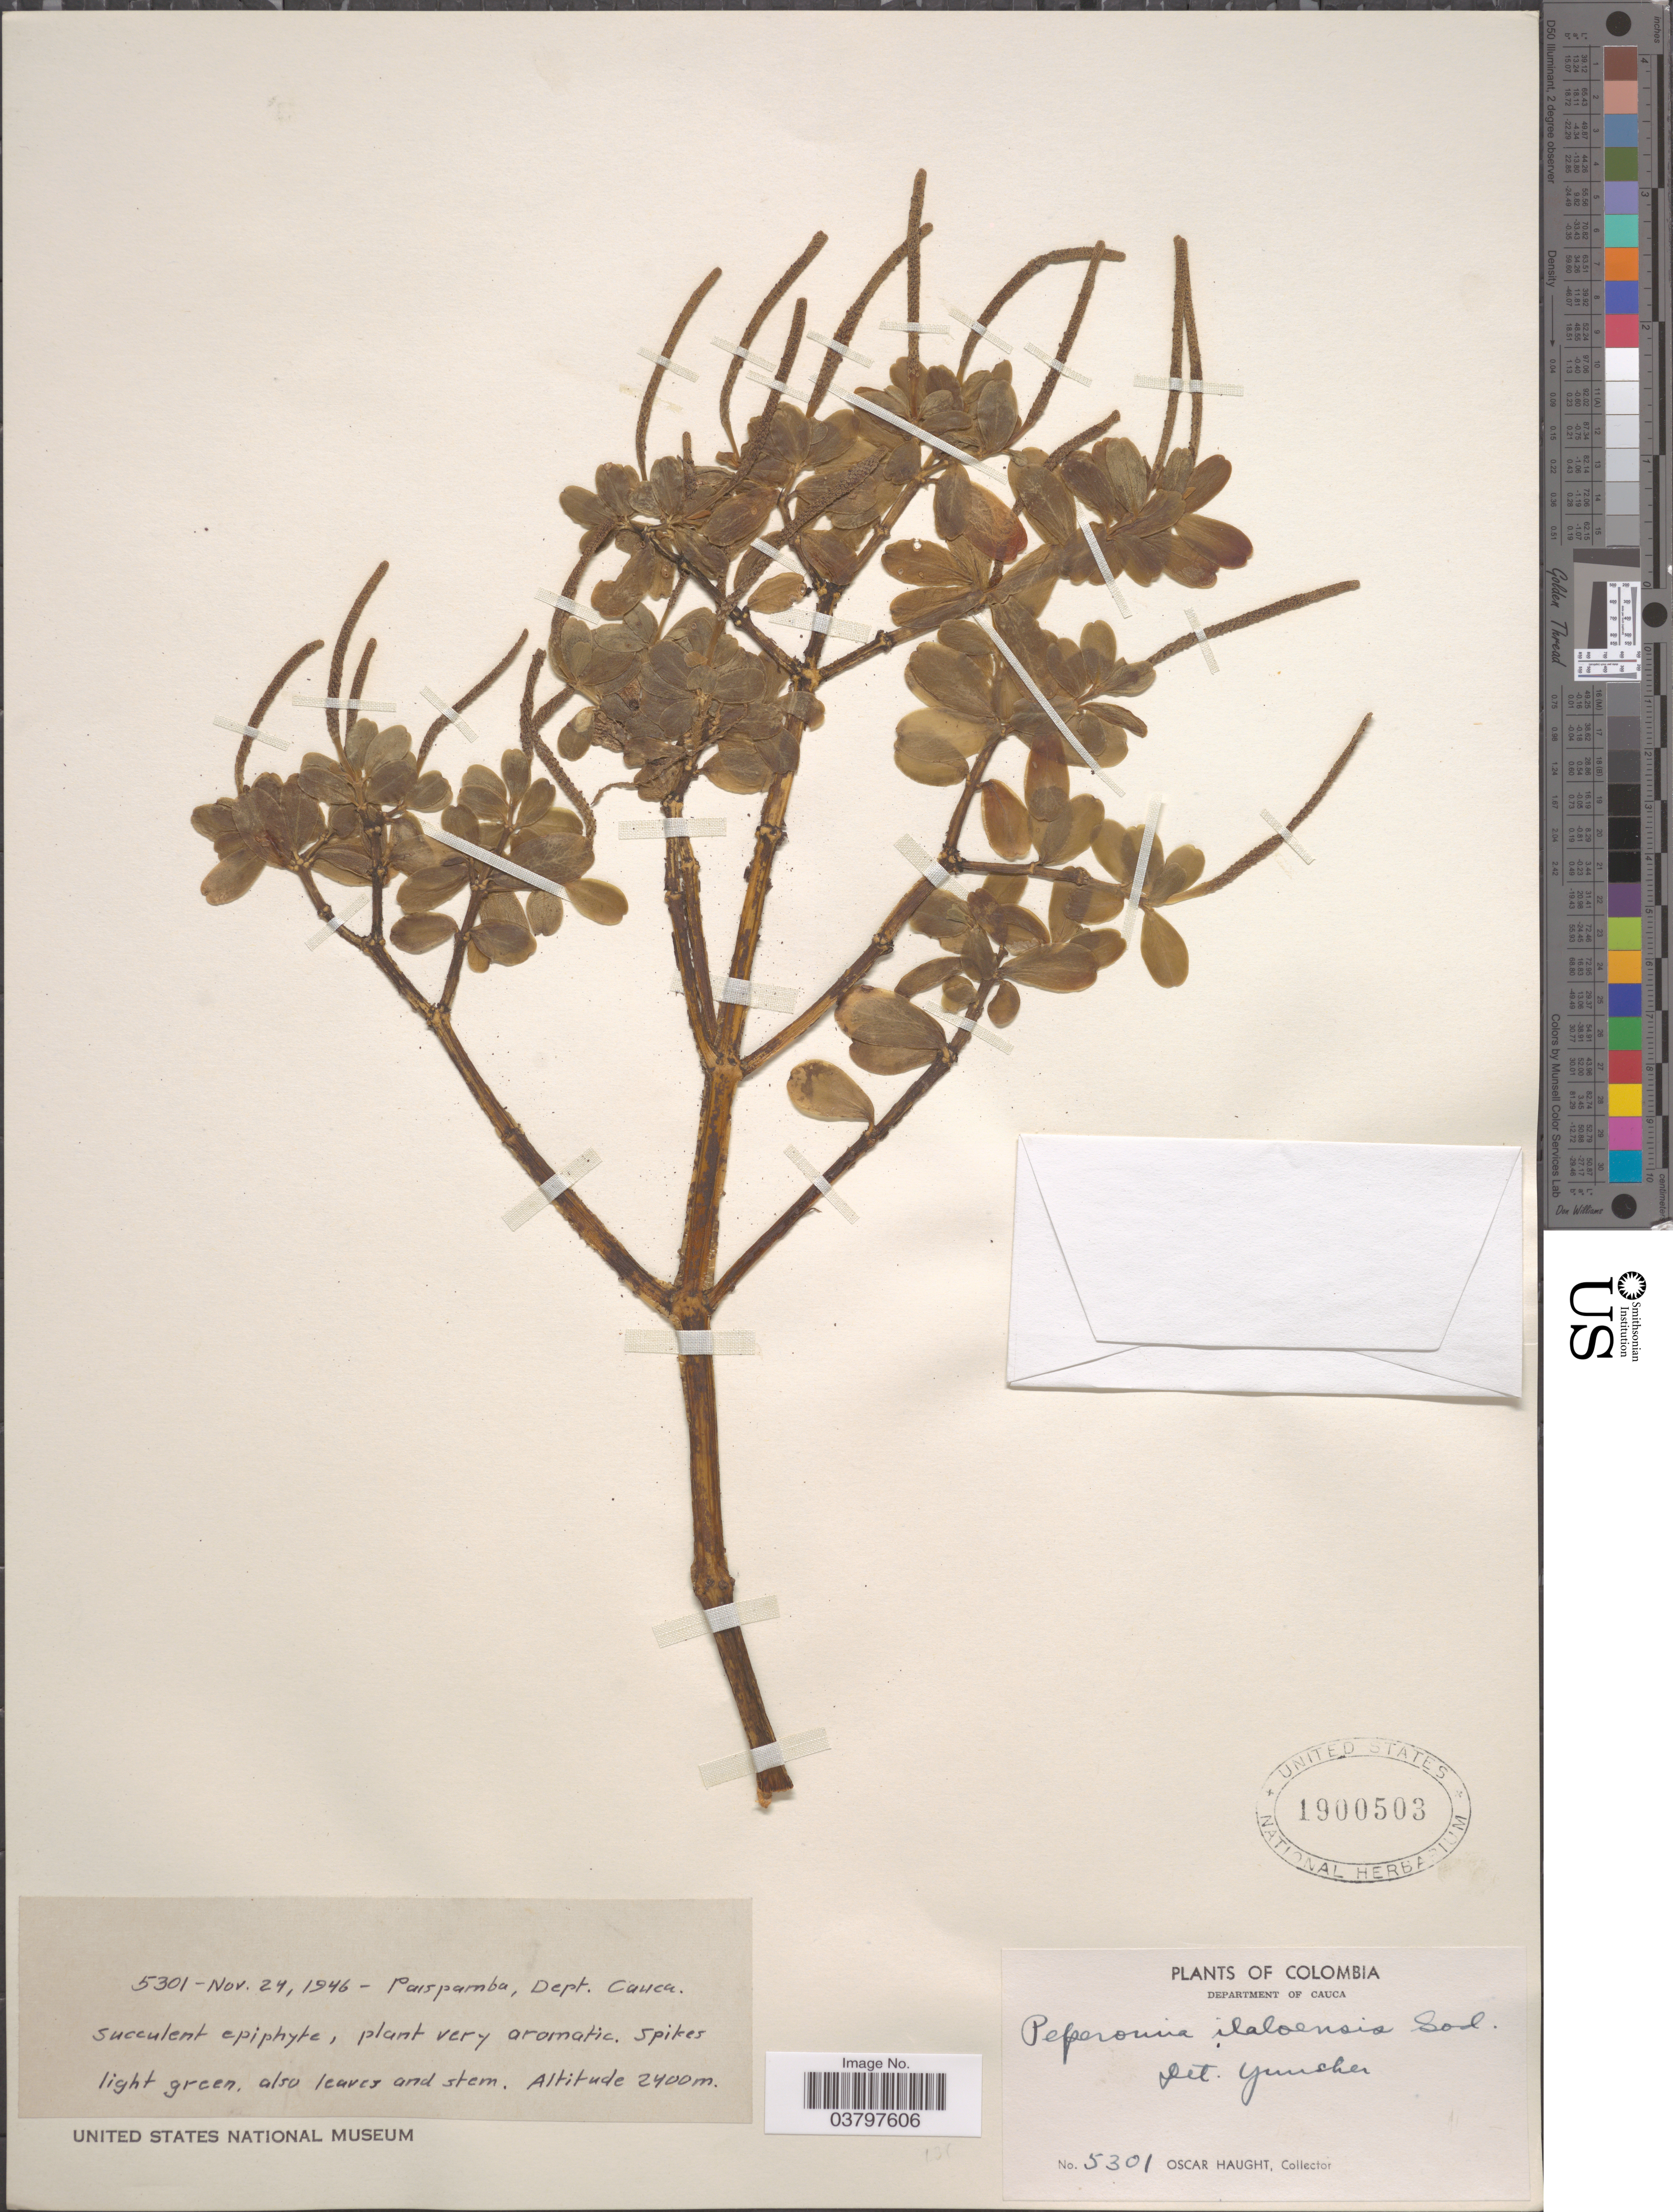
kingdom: Plantae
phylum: Tracheophyta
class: Magnoliopsida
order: Piperales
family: Piperaceae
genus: Peperomia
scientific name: Peperomia ilaloensis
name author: Sodiro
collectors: O. L. Haught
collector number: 5301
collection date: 1946-11-24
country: Colombia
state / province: Cauca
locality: Department of Cauca. Paispamba, Dept. Cauca.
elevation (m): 2400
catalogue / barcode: US 1900503